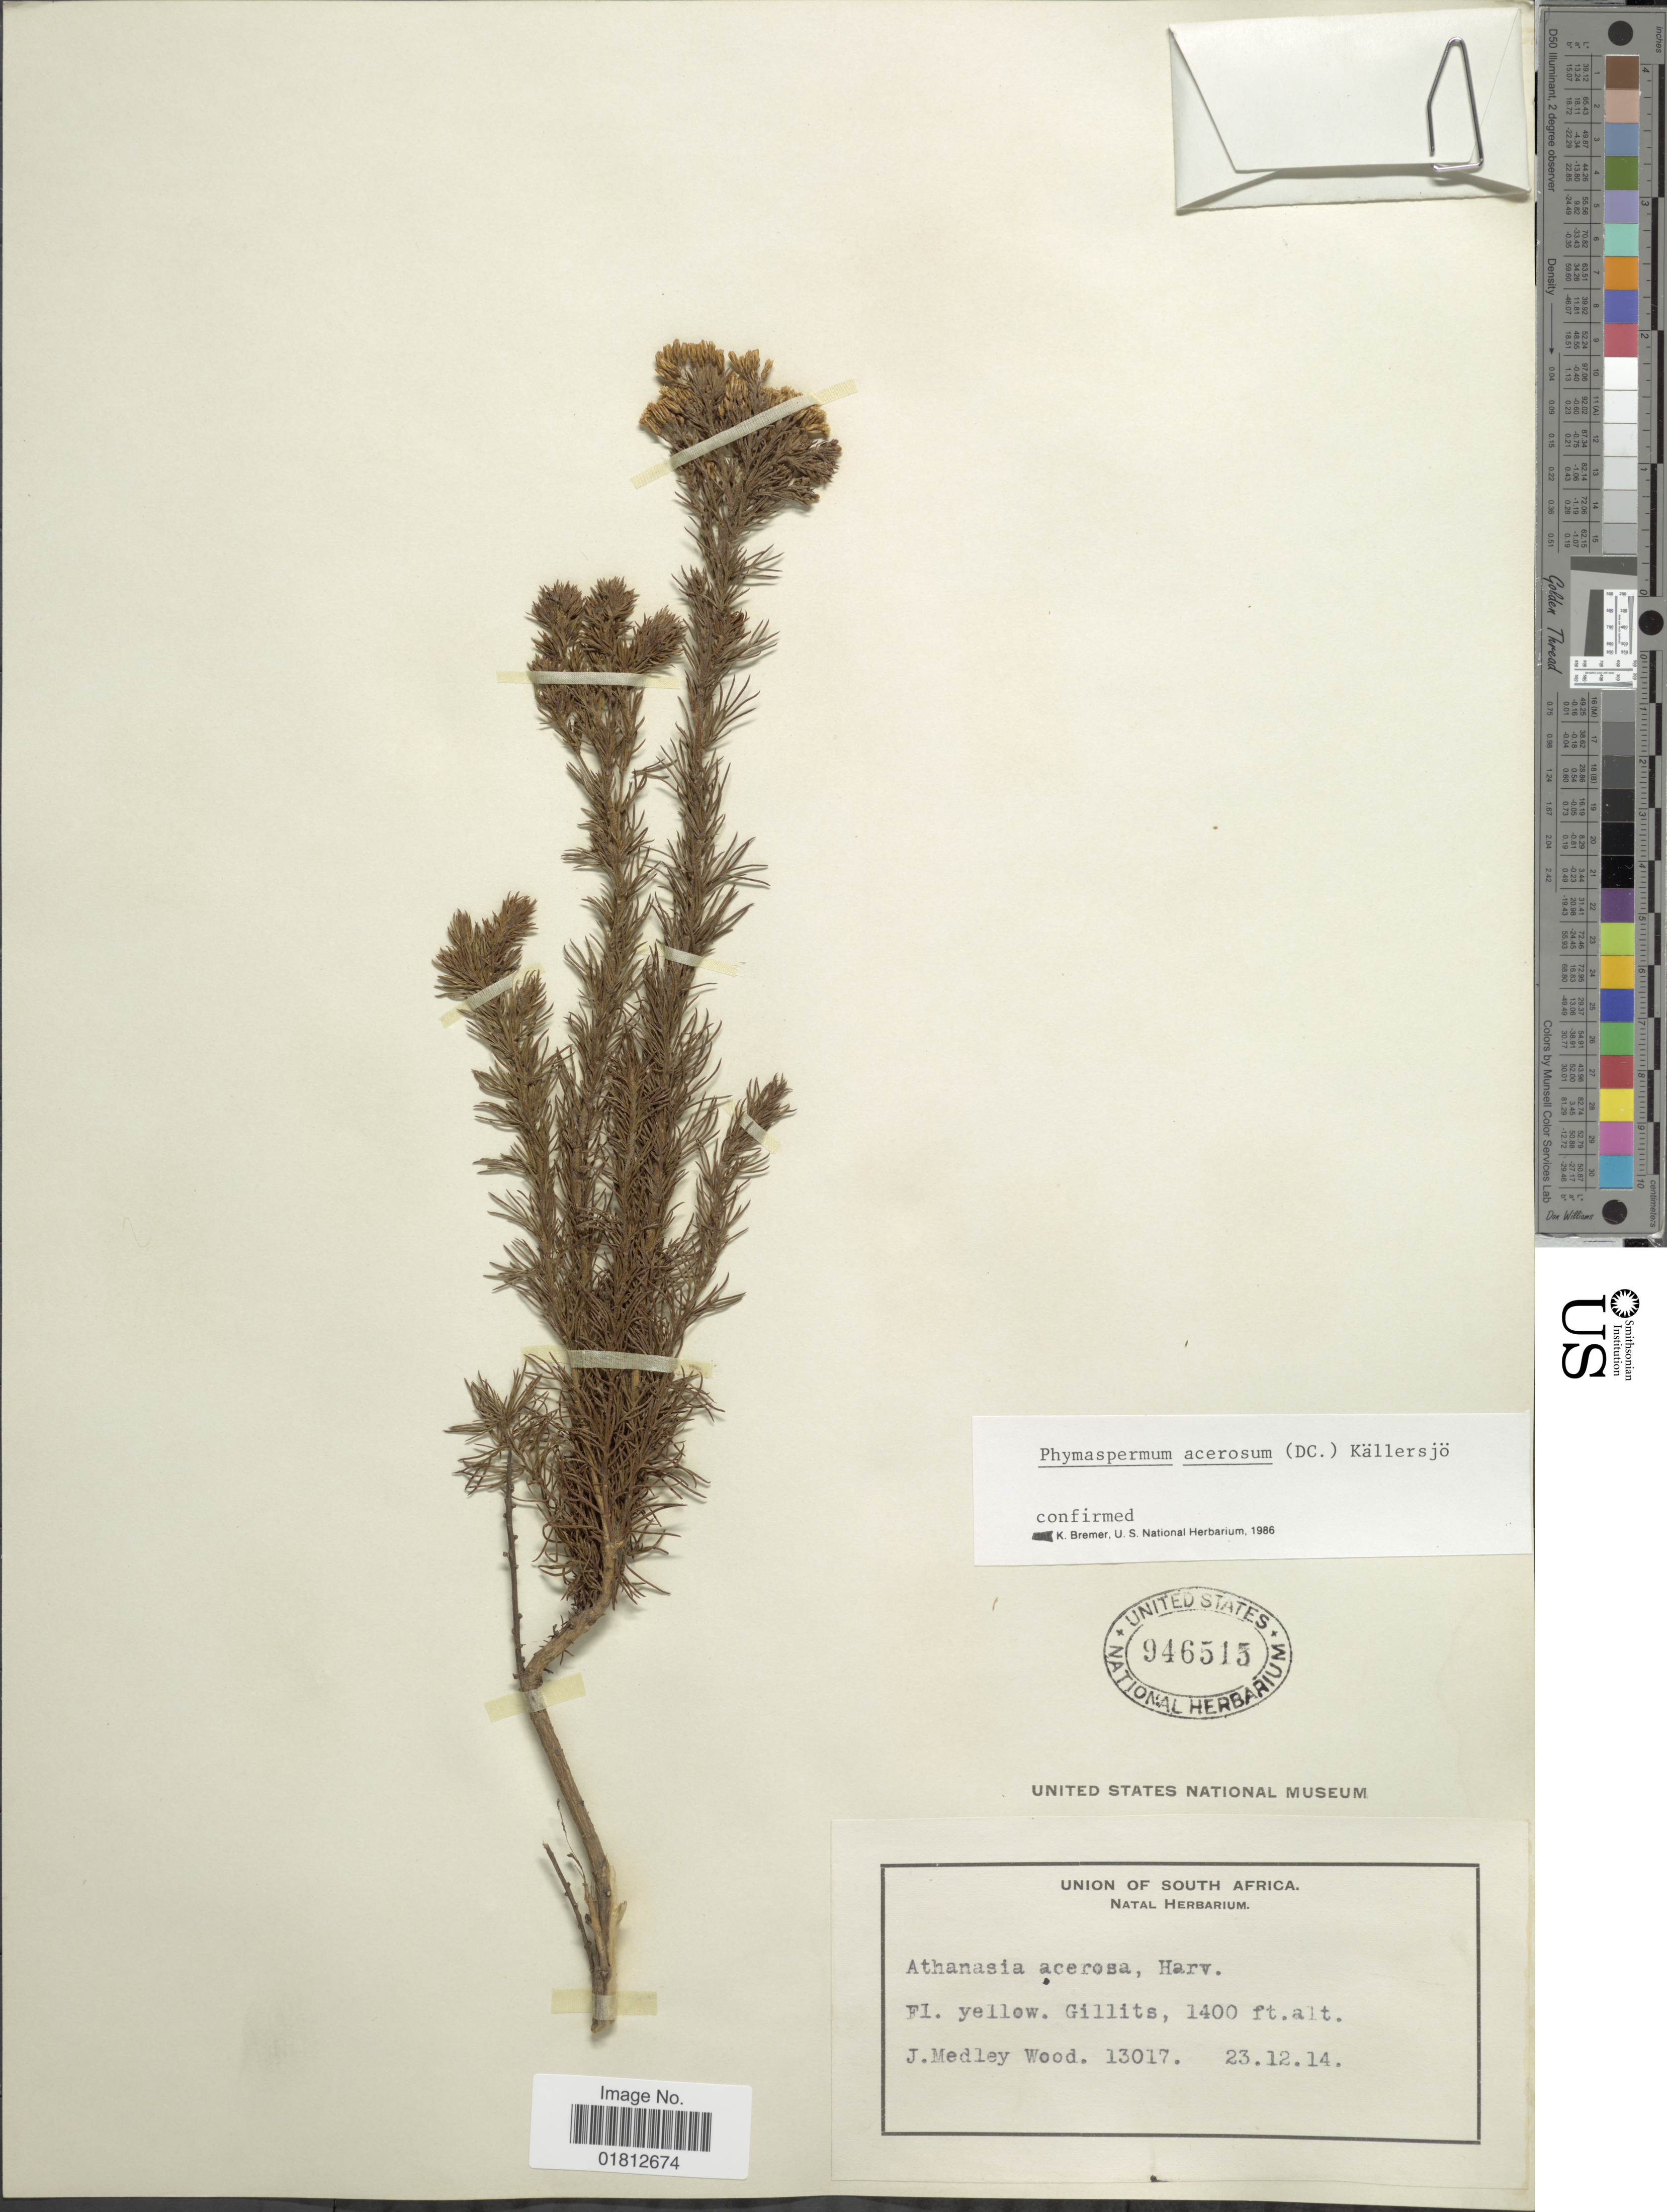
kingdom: Plantae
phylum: Tracheophyta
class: Magnoliopsida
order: Asterales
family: Asteraceae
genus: Phymaspermum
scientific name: Phymaspermum acerosum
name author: (DC.) Källersjö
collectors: J. M. Wood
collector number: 13017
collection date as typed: Transcribed d/m/y: 23/12/14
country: South Africa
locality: Gillits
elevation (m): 427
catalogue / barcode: US 946515